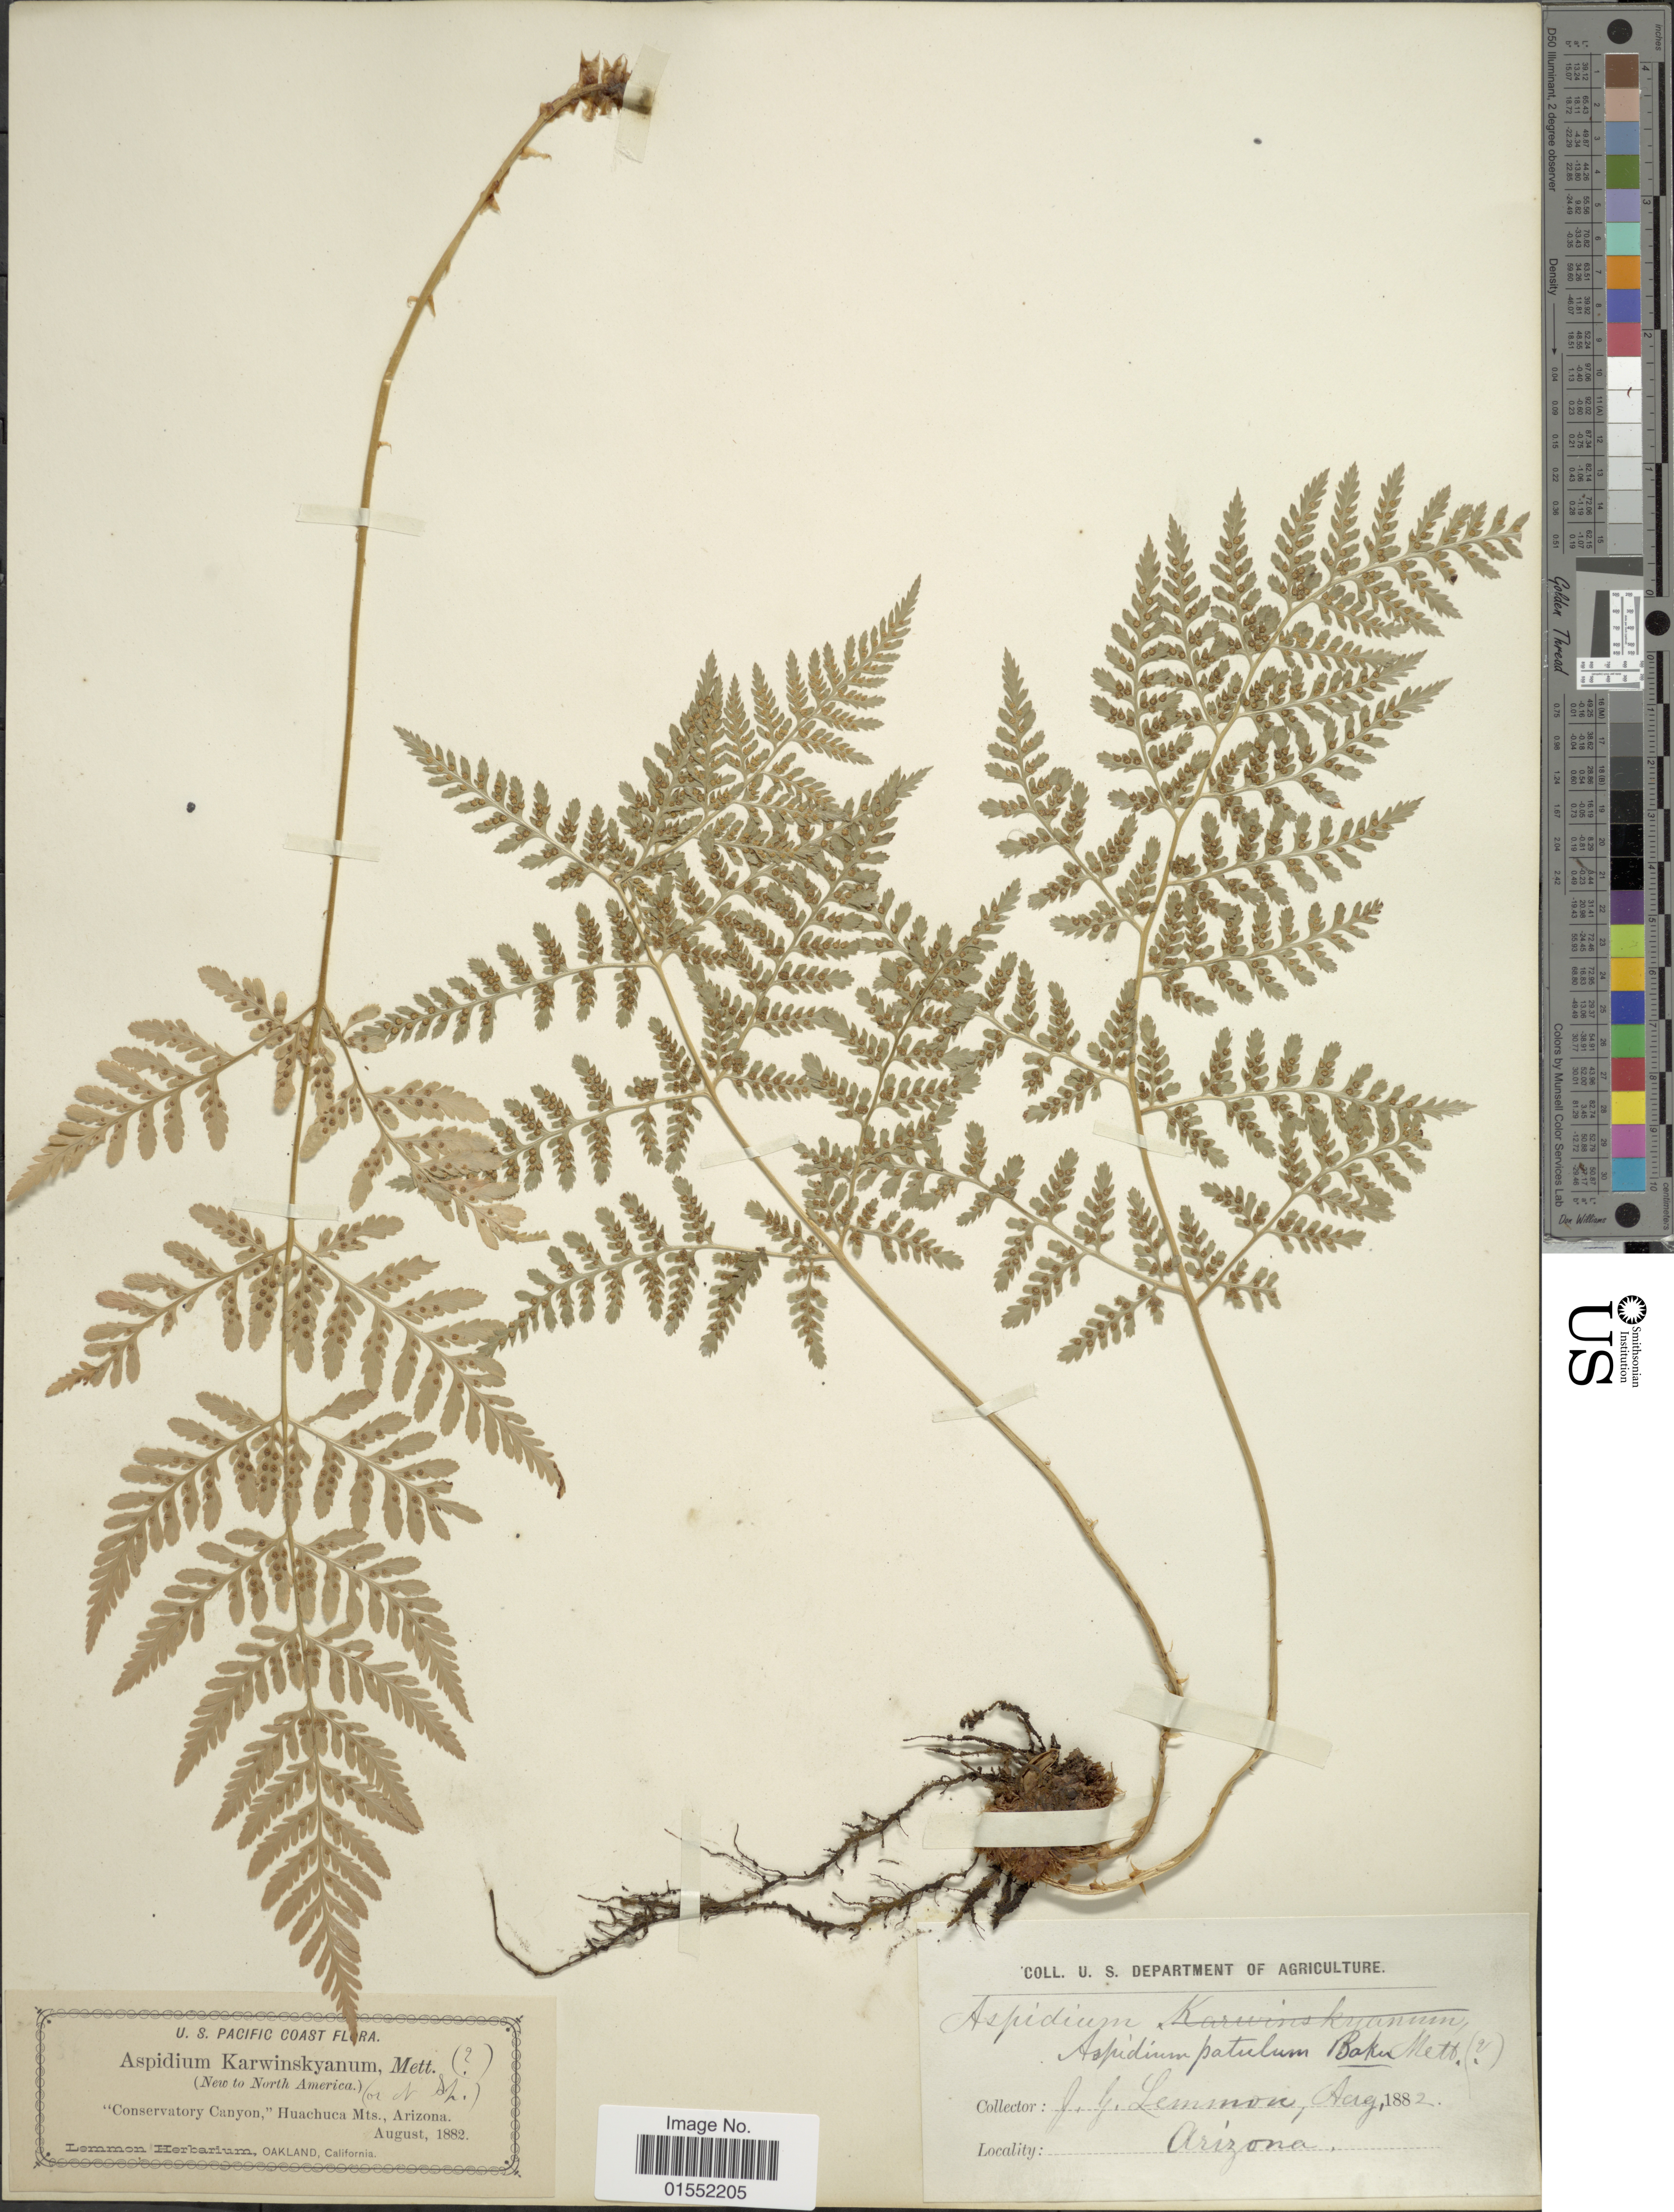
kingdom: Plantae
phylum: Tracheophyta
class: Polypodiopsida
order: Polypodiales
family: Dryopteridaceae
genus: Dryopteris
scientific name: Dryopteris rossii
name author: C. Chr.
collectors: J. Lemmon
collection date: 1882-08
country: United States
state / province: Arizona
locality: U.S. Pacific Coast, "Conservatory Canyon," Huachuca Mts